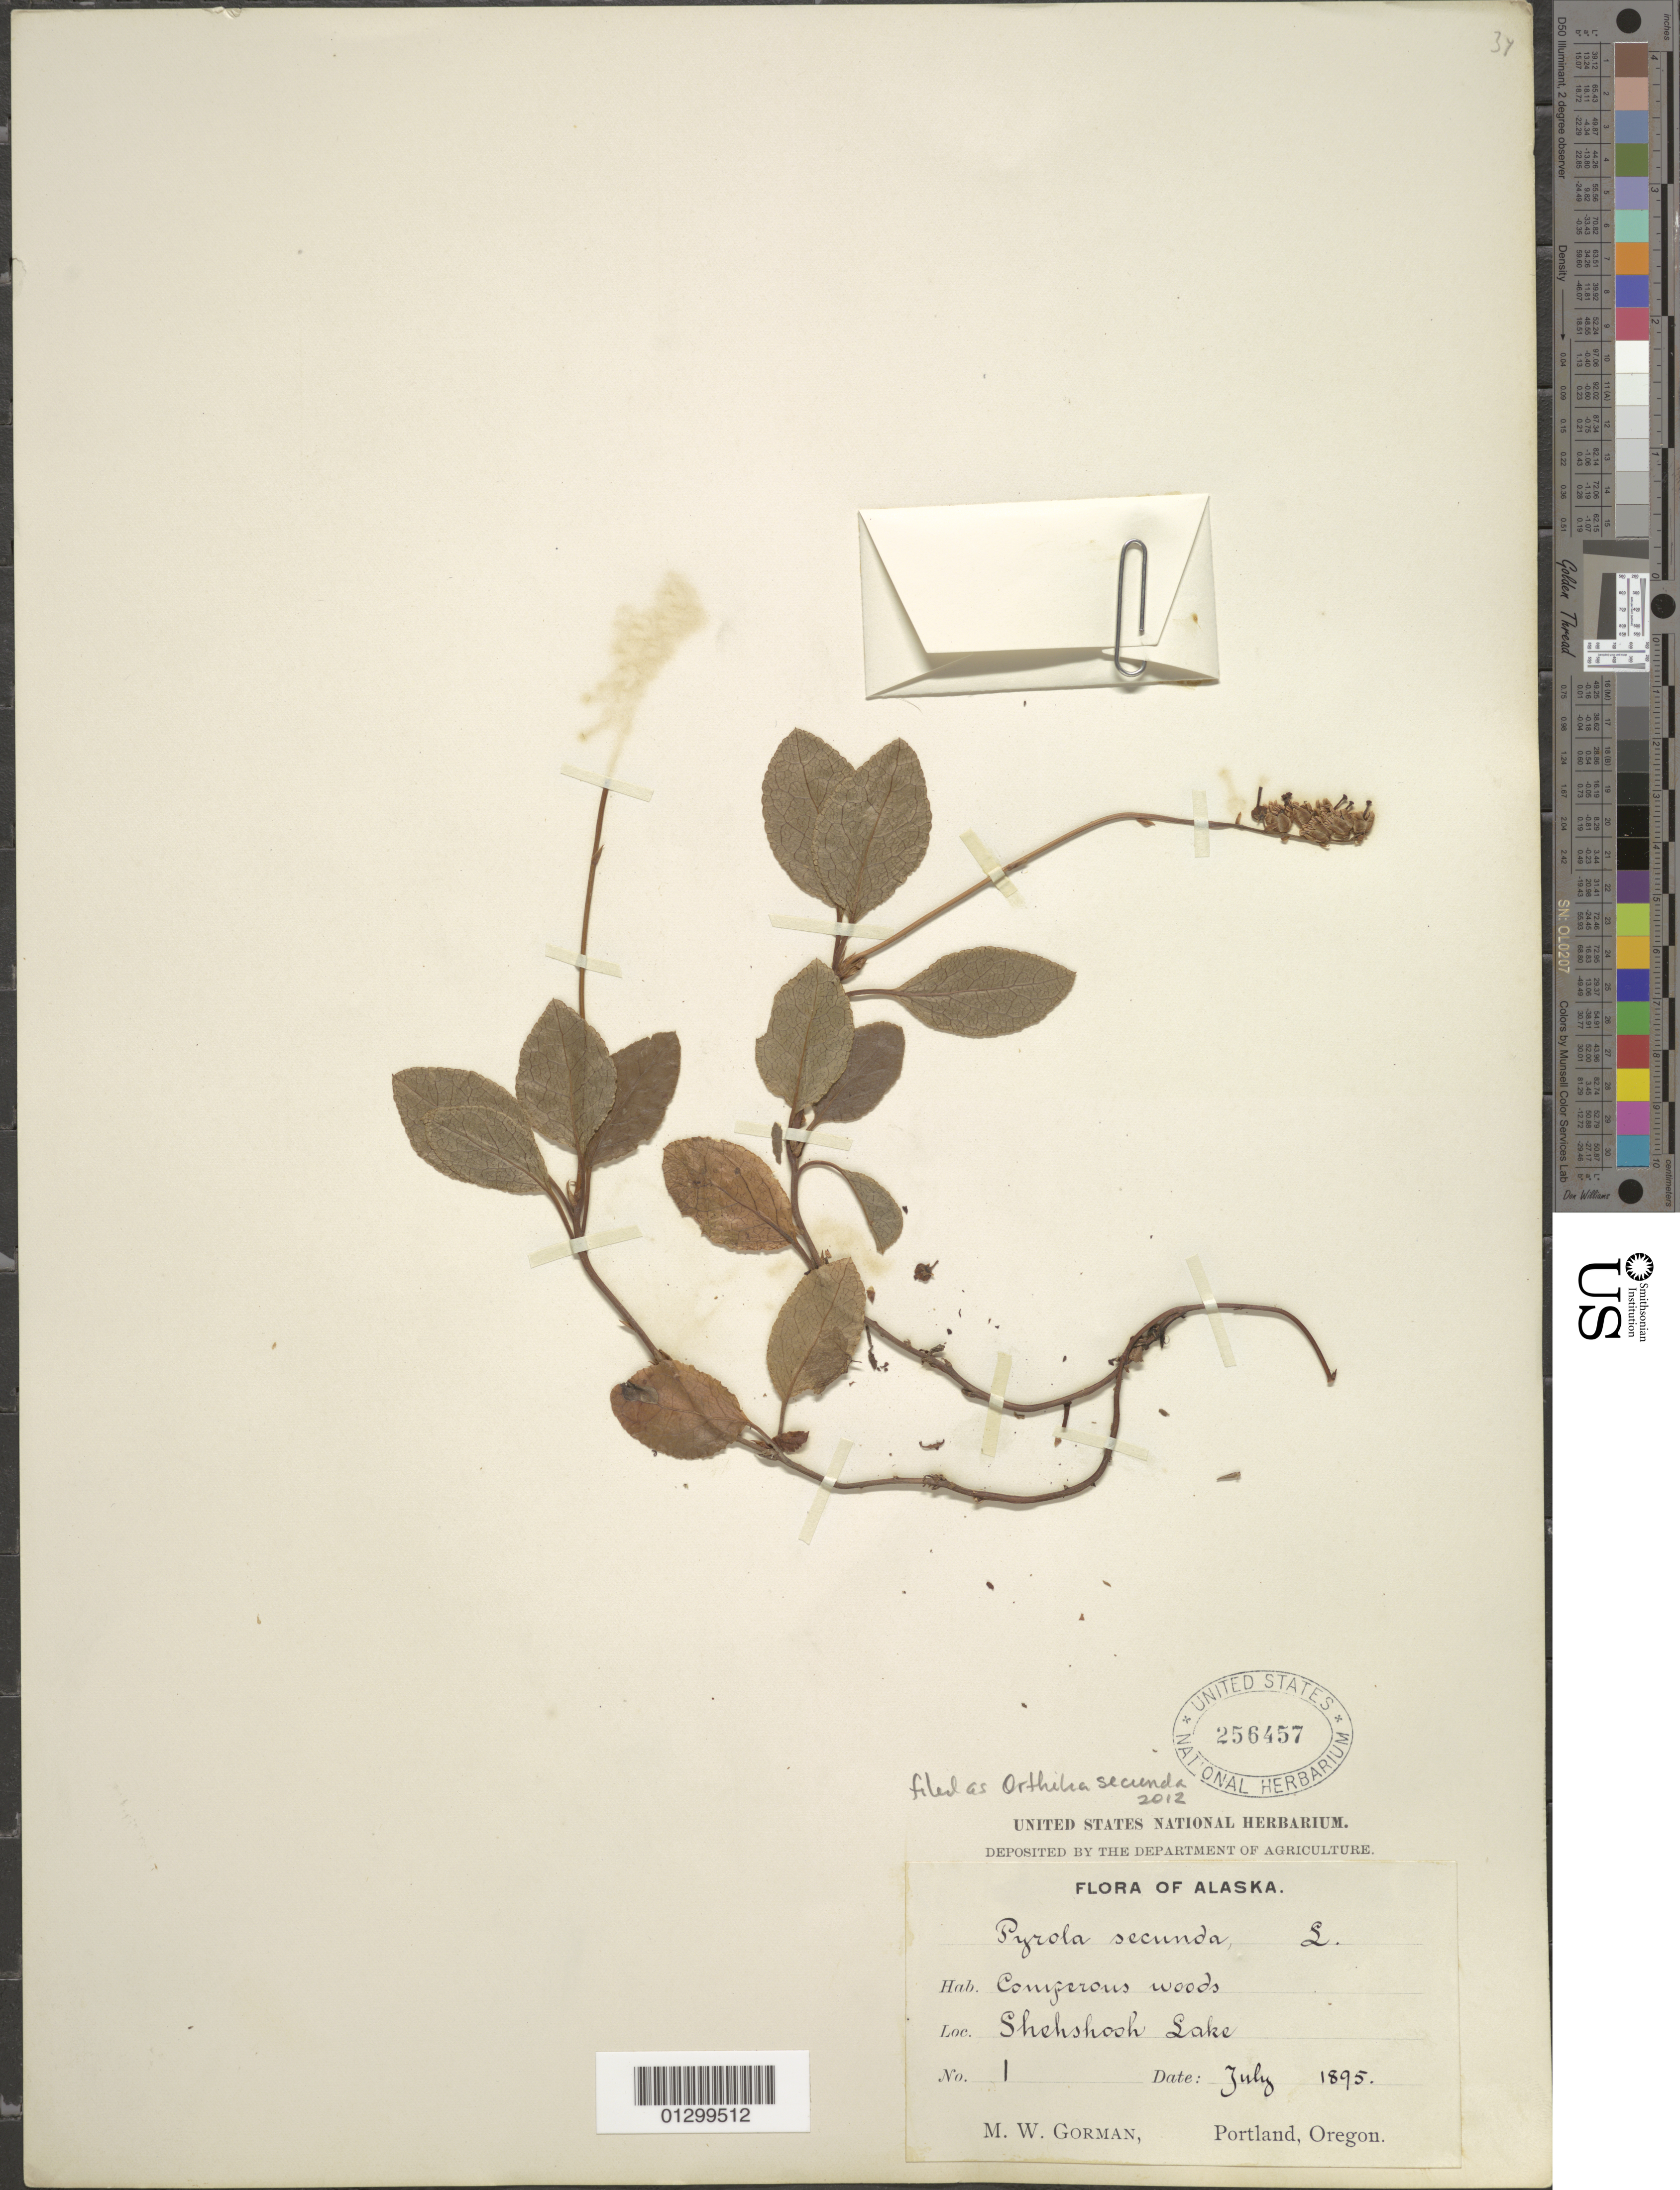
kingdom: Plantae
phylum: Tracheophyta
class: Magnoliopsida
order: Ericales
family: Ericaceae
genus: Orthilia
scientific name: Orthilia secunda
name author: (L.) House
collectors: M. W. Gorman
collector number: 1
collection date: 1895-07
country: United States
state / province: Alaska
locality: Sheh-shooh Lake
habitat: Coniferous woods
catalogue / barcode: US 256457